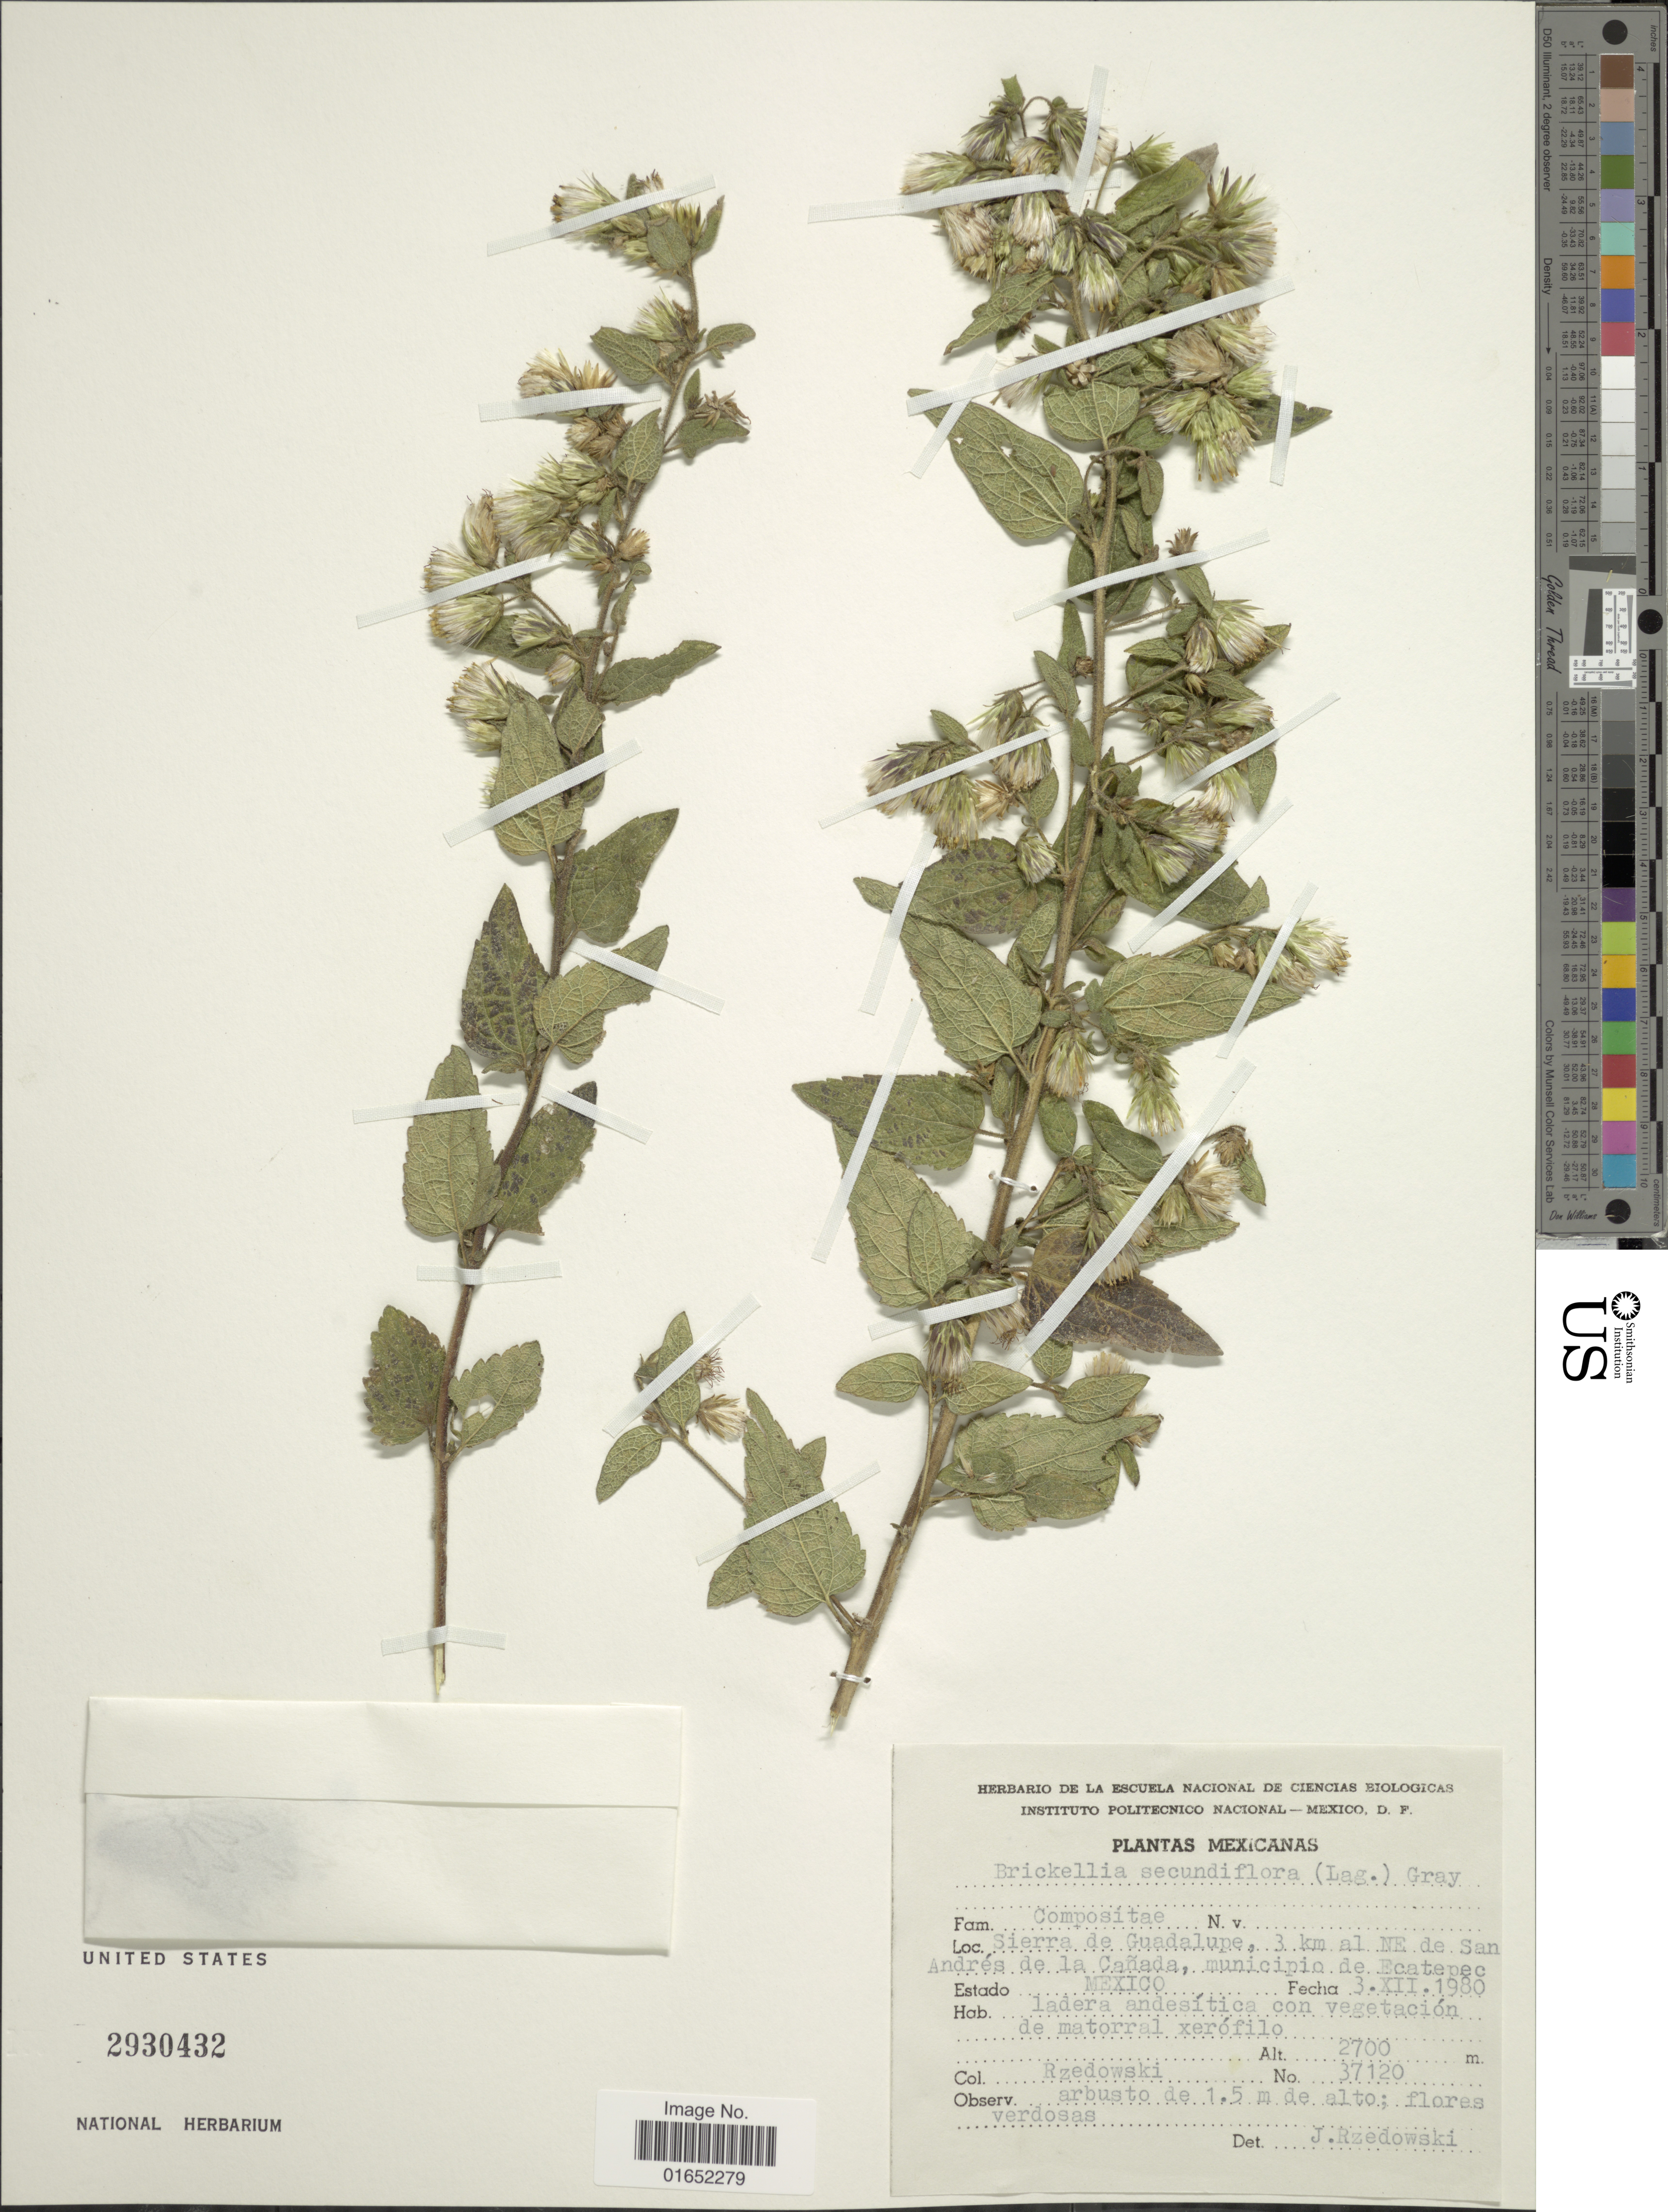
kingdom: Plantae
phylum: Tracheophyta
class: Magnoliopsida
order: Asterales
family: Asteraceae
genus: Brickellia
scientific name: Brickellia secundiflora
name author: (Lag.) A. Gray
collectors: Rzedowski, --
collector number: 37120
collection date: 1980-12-03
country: Mexico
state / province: México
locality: Sierra de Guadalupe, 3 km al NE de San Andrés de ka Cañada, municipio de Ecatepec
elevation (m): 2700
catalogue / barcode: US 2930432